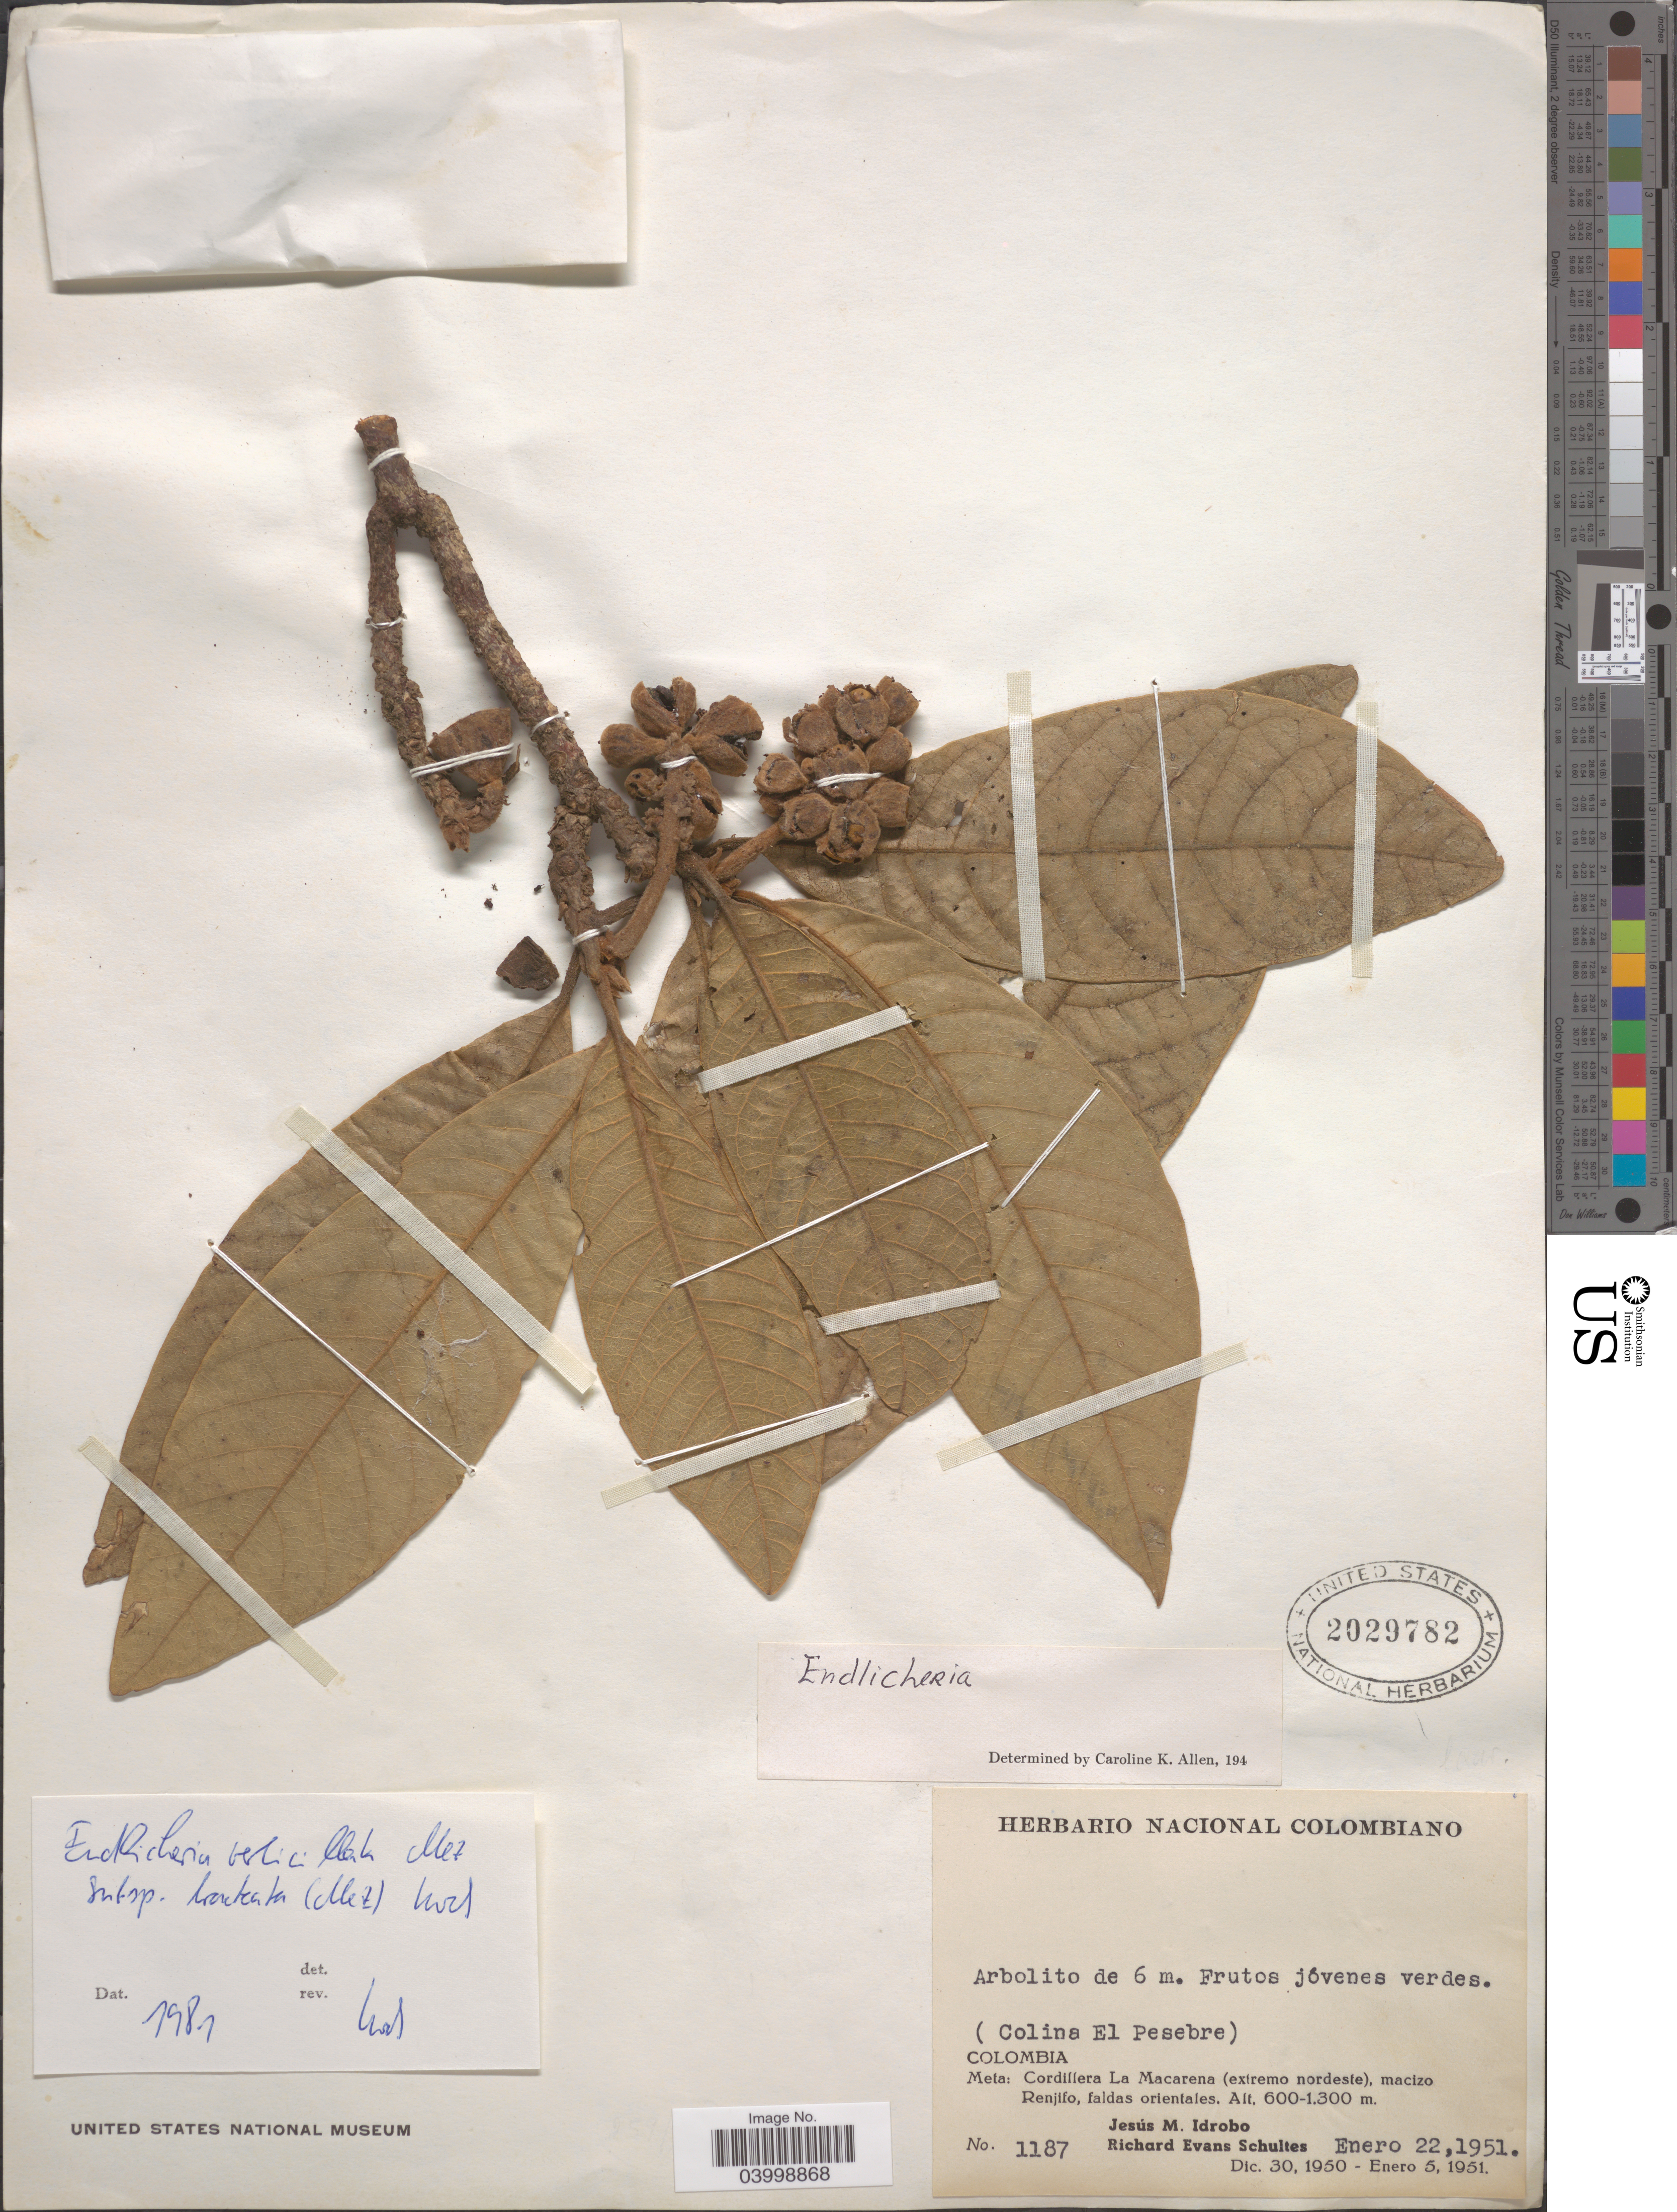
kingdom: Plantae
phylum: Tracheophyta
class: Magnoliopsida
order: Laurales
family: Lauraceae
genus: Endlicheria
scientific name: Endlicheria bracteata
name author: Mez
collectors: J. M. Idrobo & R. E. Schultes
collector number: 1187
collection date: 1951-01-22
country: Colombia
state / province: Meta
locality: Cordillera La Macarena (extremo nordeste), macizo Renjifo, faldas orientales.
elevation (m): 600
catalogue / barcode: US 2029782